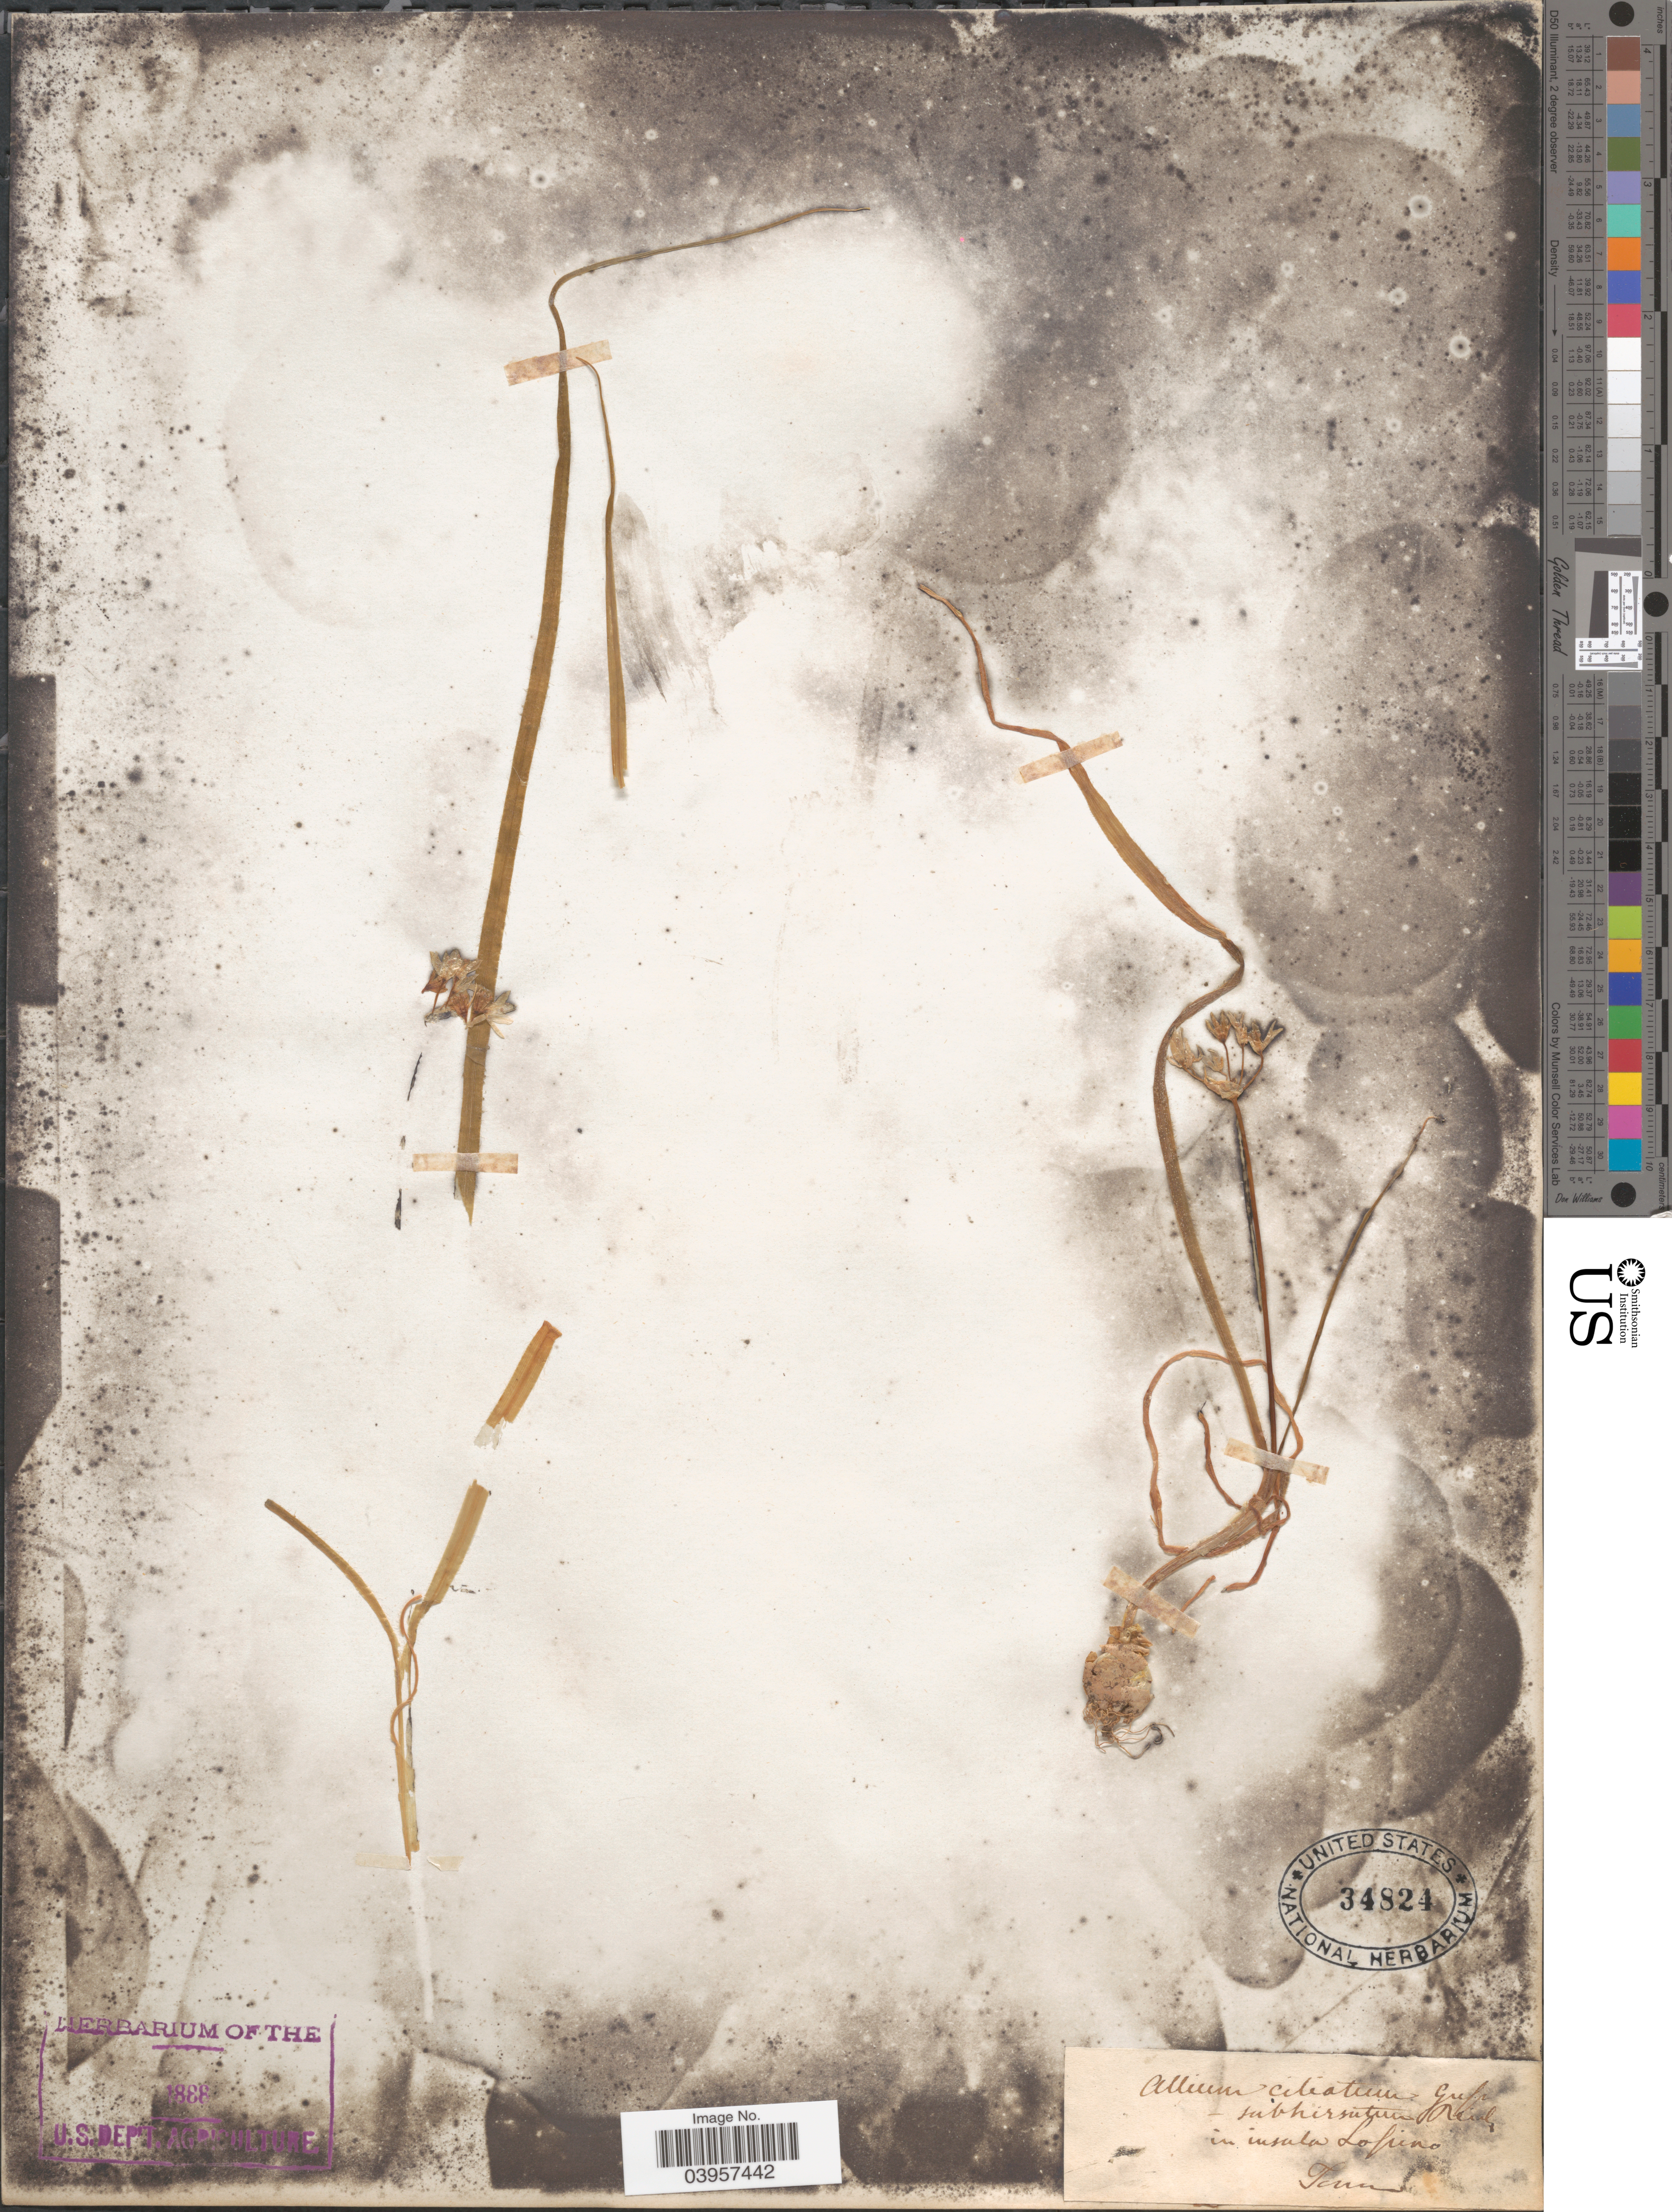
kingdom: Plantae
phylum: Tracheophyta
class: Liliopsida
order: Asparagales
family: Amaryllidaceae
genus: Allium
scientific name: Allium subhirsutum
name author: L.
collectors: Tomm.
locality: In insula Lopino.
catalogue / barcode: US 34824